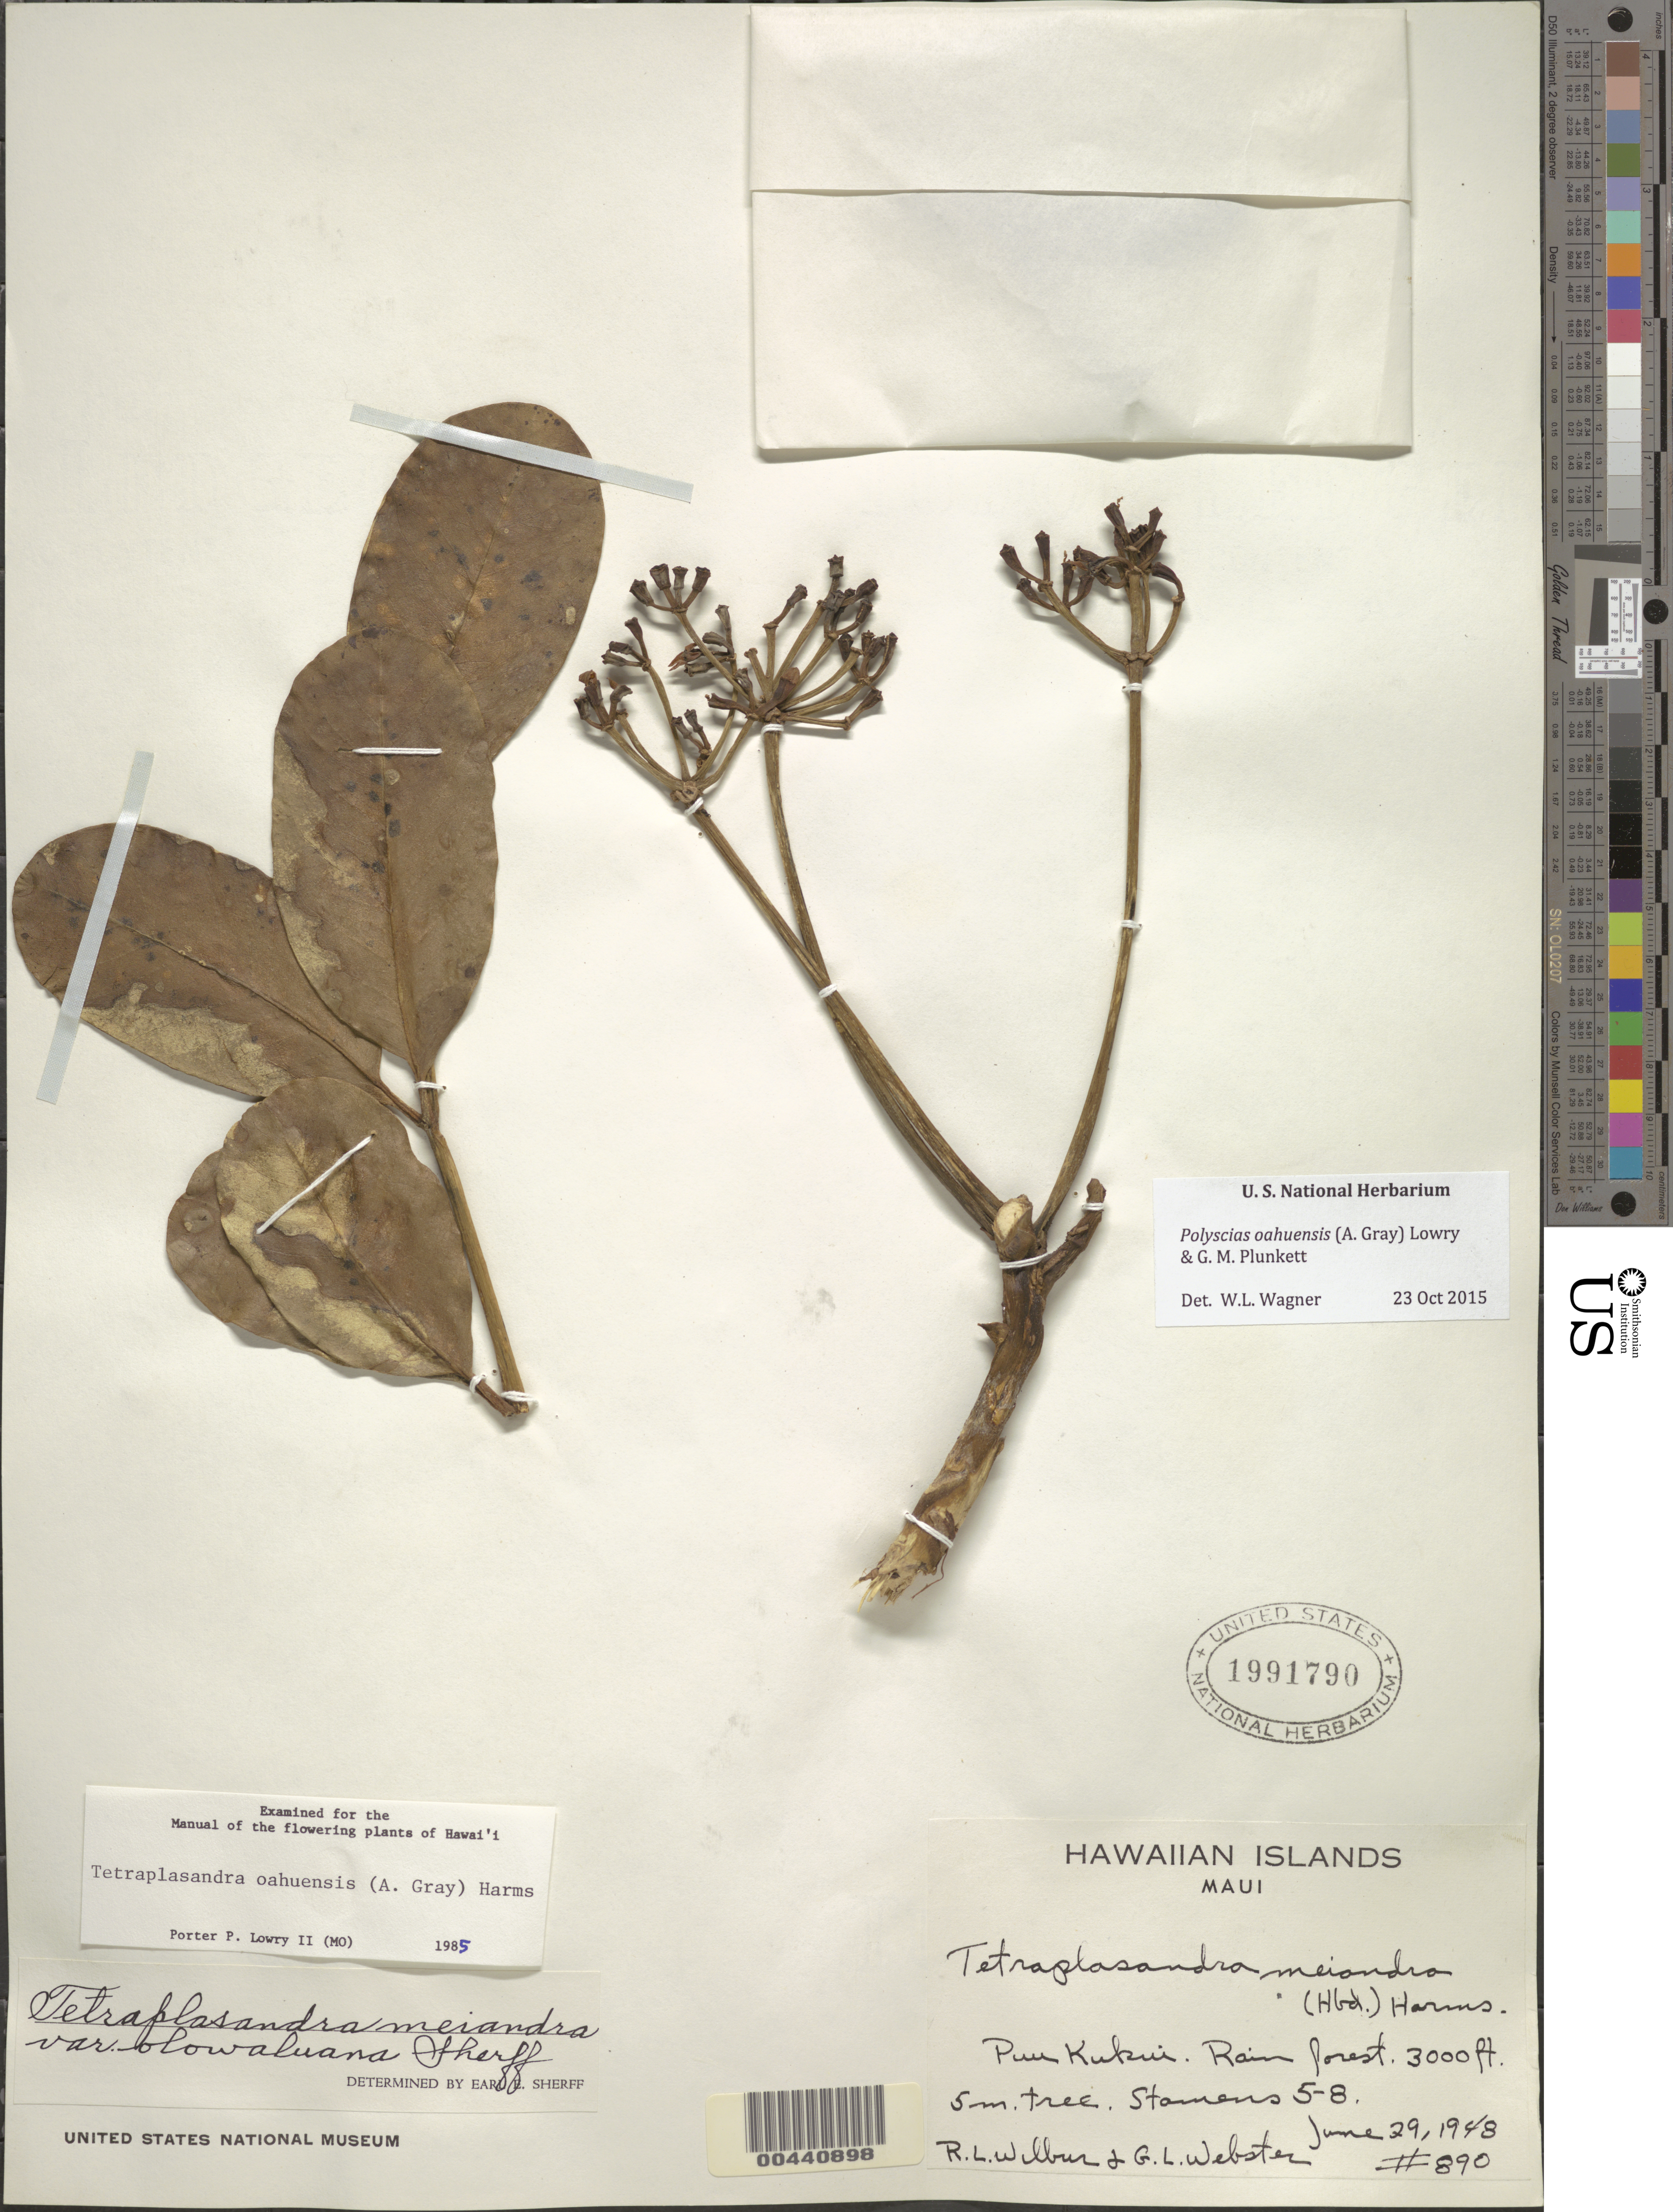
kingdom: Plantae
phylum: Tracheophyta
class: Magnoliopsida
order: Apiales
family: Araliaceae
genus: Polyscias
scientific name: Polyscias oahuensis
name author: (A. Gray) Lowry & G. M. Plunkett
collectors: R. L. Wilbur & G. L. Webster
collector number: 890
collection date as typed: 29 Jun 1948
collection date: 1948-06-29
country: United States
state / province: Hawaii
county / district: Maui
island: Maui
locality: Puu Kukui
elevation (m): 914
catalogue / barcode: US 1991790